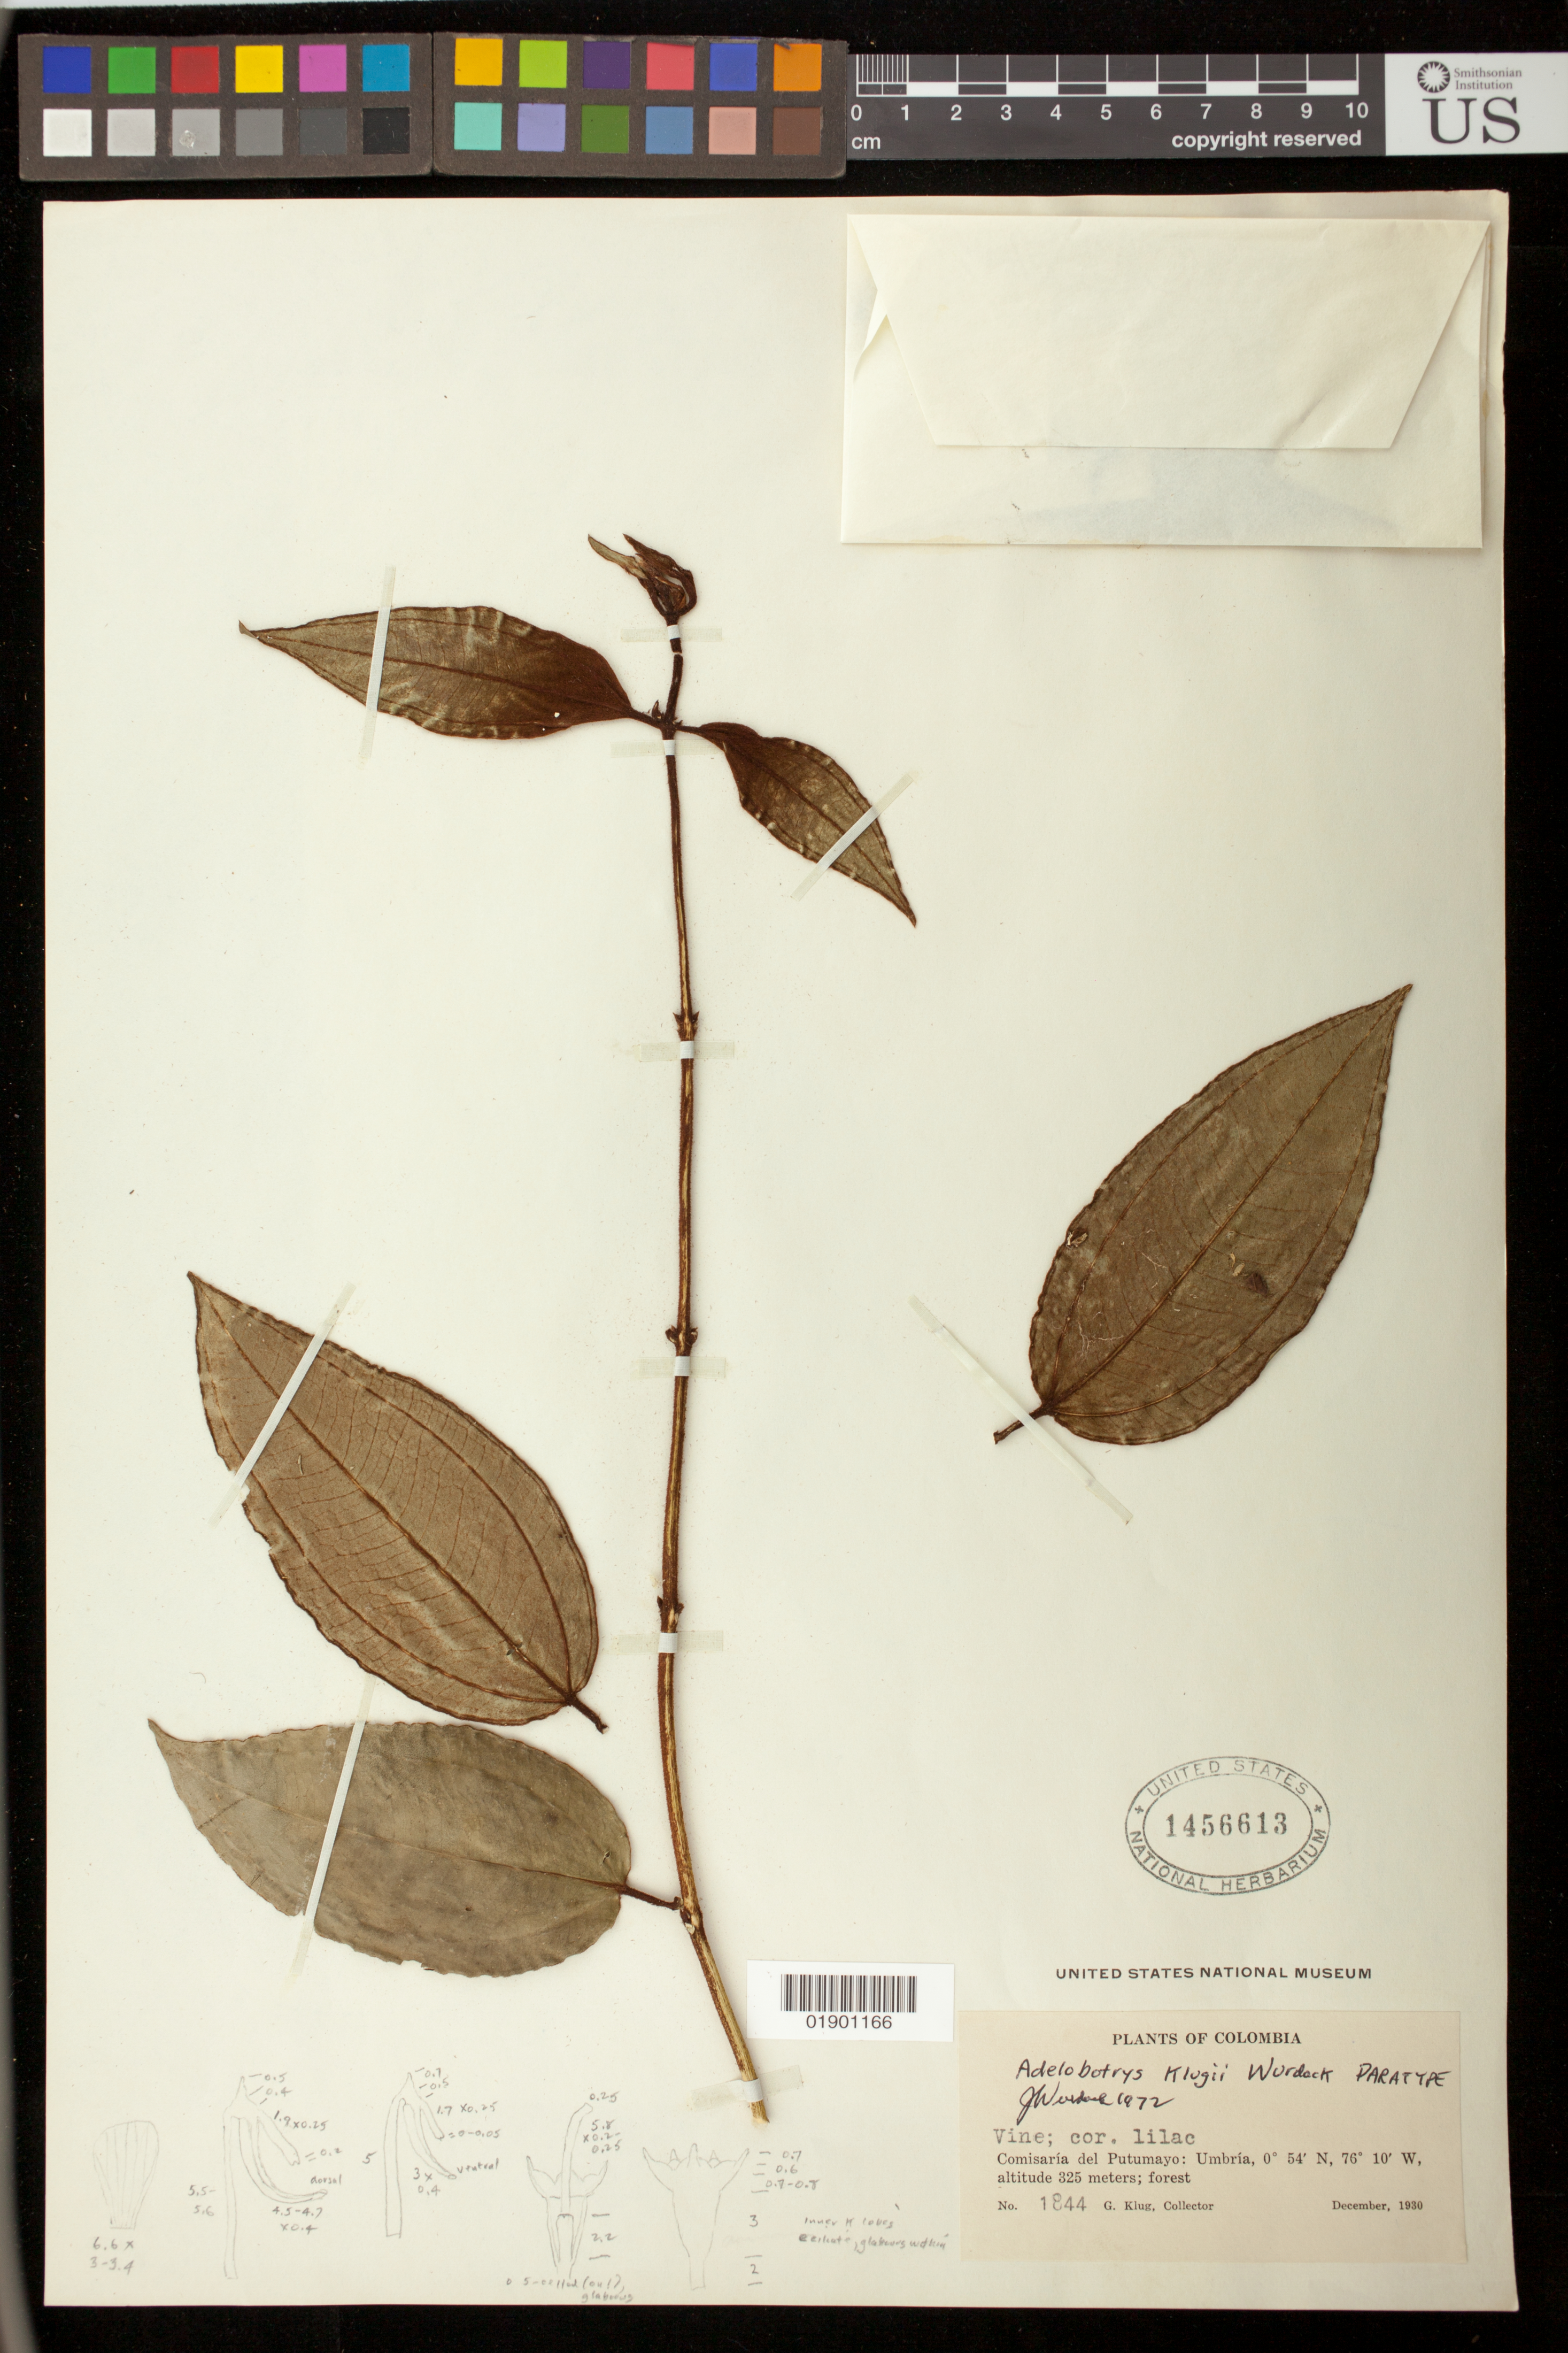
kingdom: Plantae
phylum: Tracheophyta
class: Magnoliopsida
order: Myrtales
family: Melastomataceae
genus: Adelobotrys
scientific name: Adelobotrys klugii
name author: Wurdack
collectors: G. Klug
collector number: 1844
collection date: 1939-12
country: Colombia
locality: Comisaria del Putumayo. Umbria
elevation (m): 325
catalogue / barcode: US 1456613